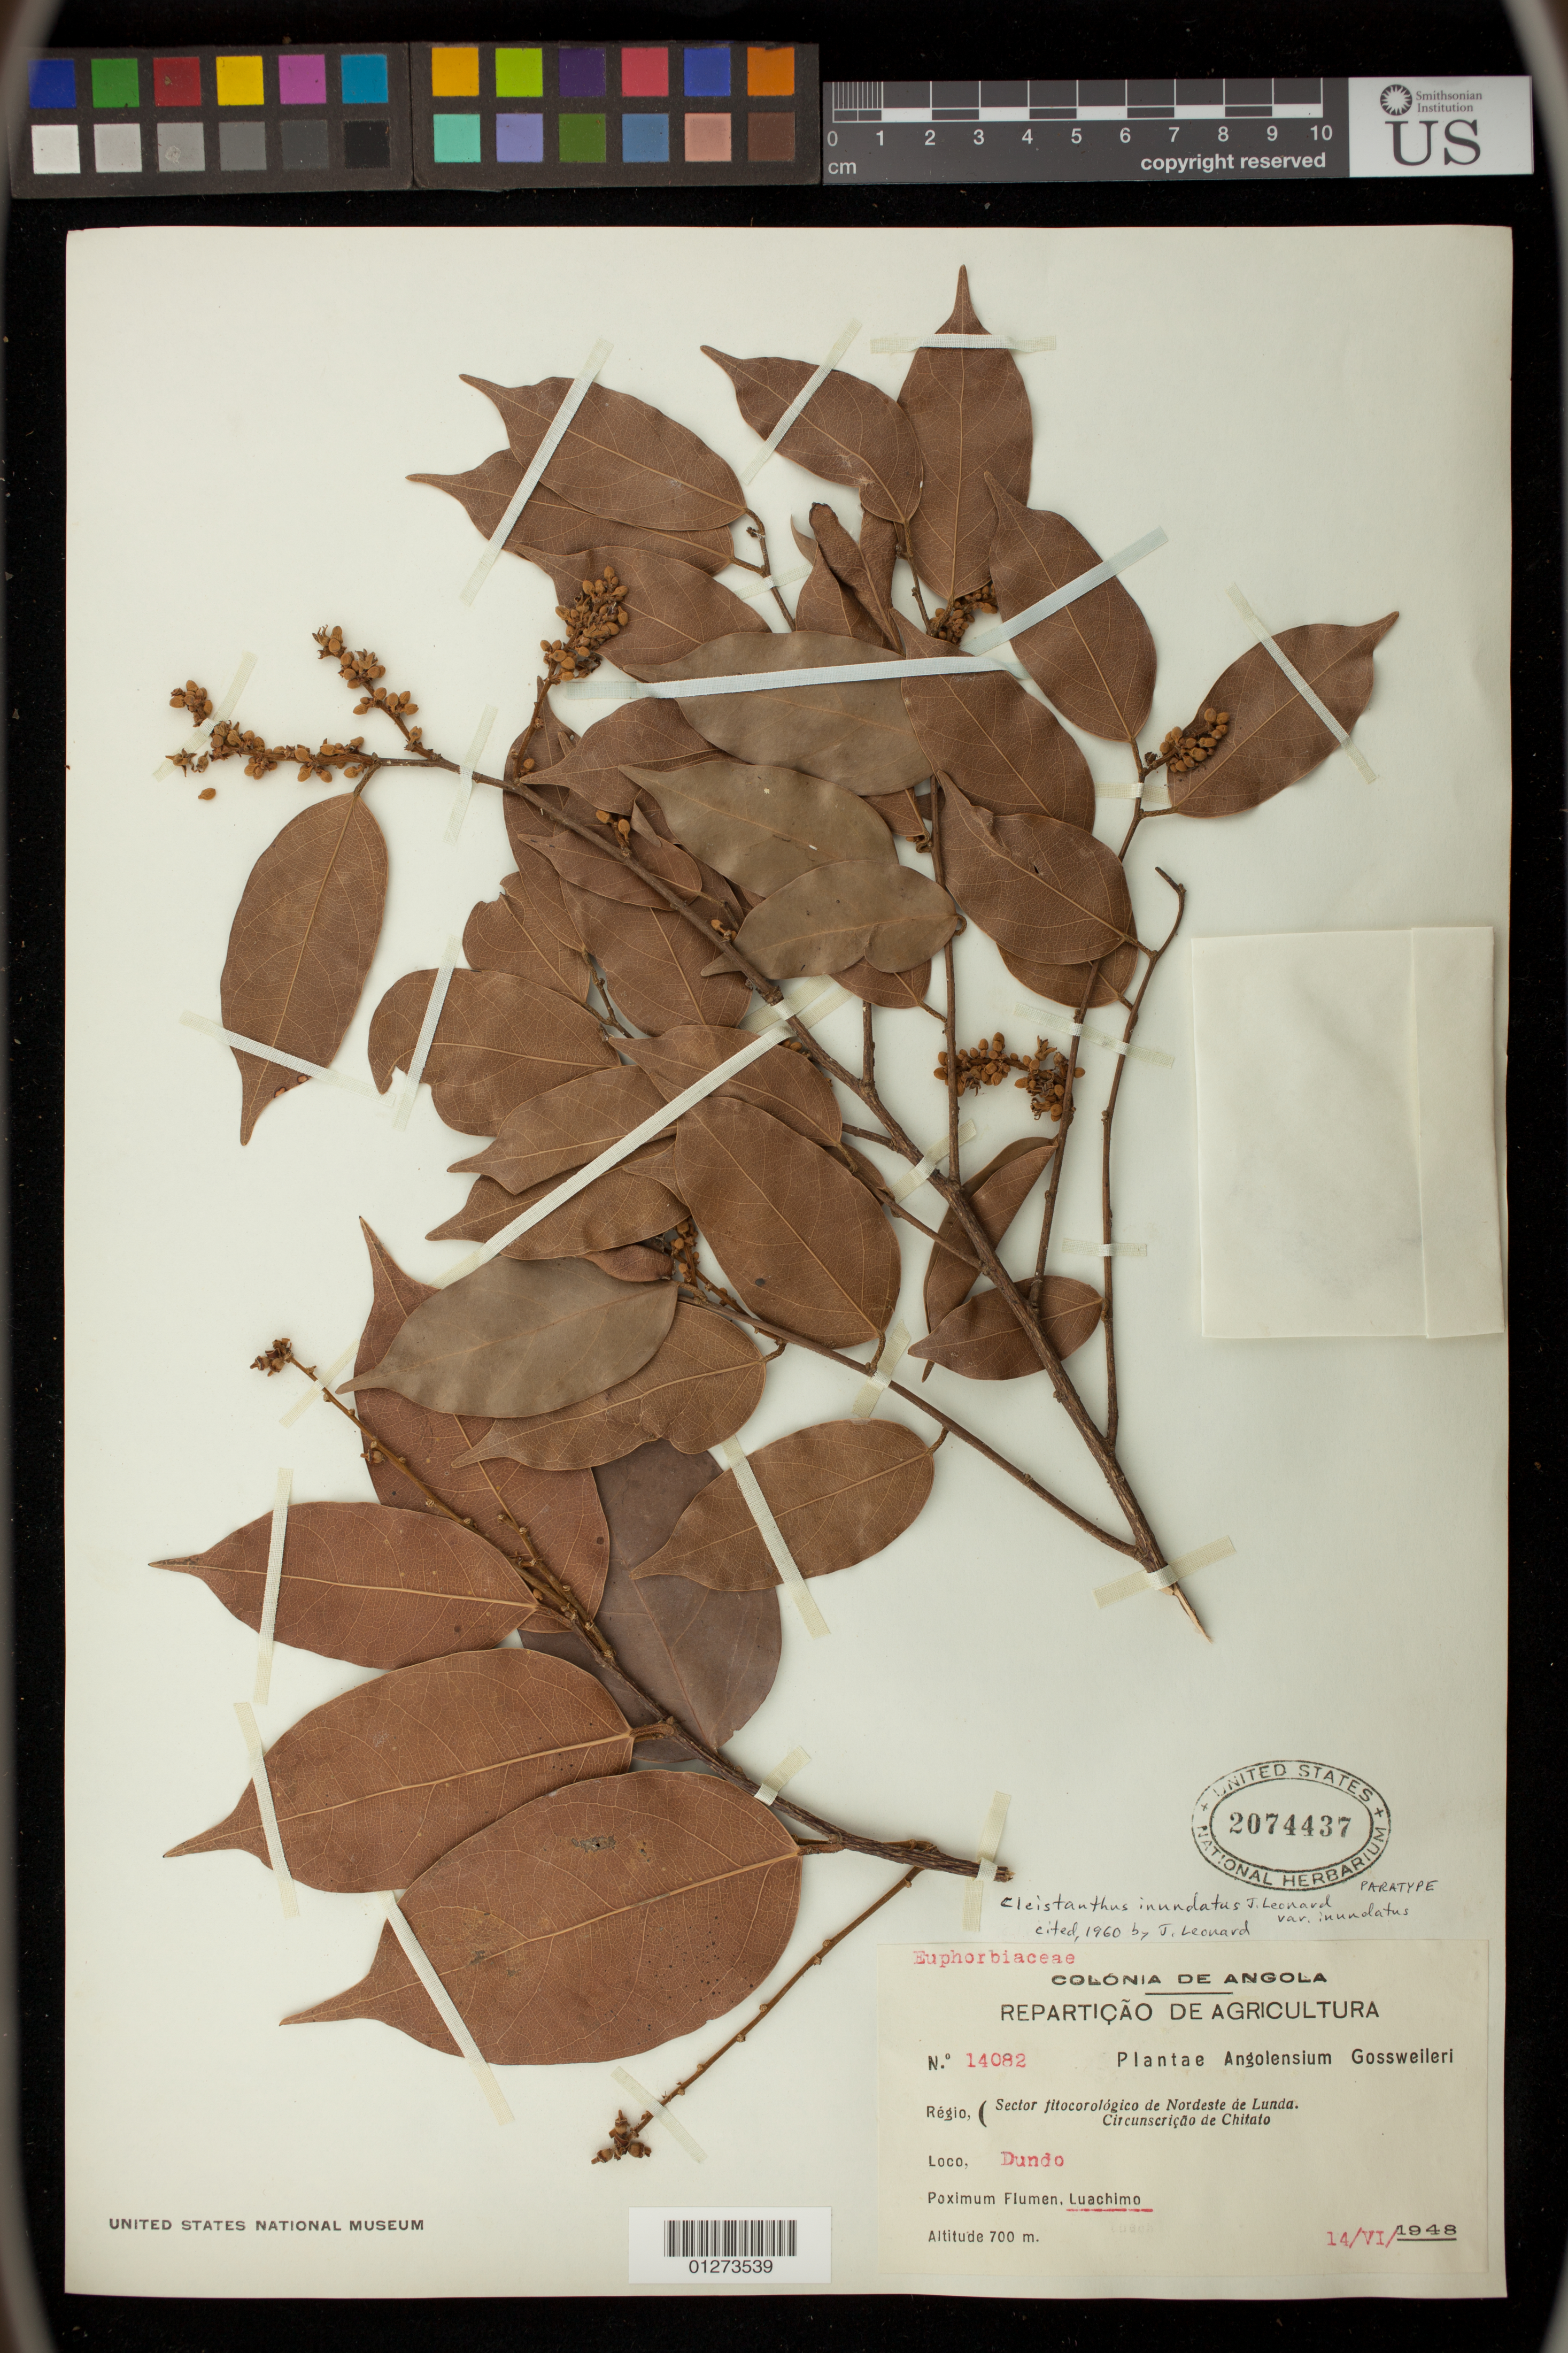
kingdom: Plantae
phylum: Tracheophyta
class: Magnoliopsida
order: Malpighiales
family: Phyllanthaceae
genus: Cleistanthus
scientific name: Cleistanthus inundatus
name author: J. Léonard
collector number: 14082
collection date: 1948-06-14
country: Angola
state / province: Lunda Norte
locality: Sector fitocorologico de Nordeste de Lunda. Circunscricao de Chitato.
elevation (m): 700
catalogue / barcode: US 2074437